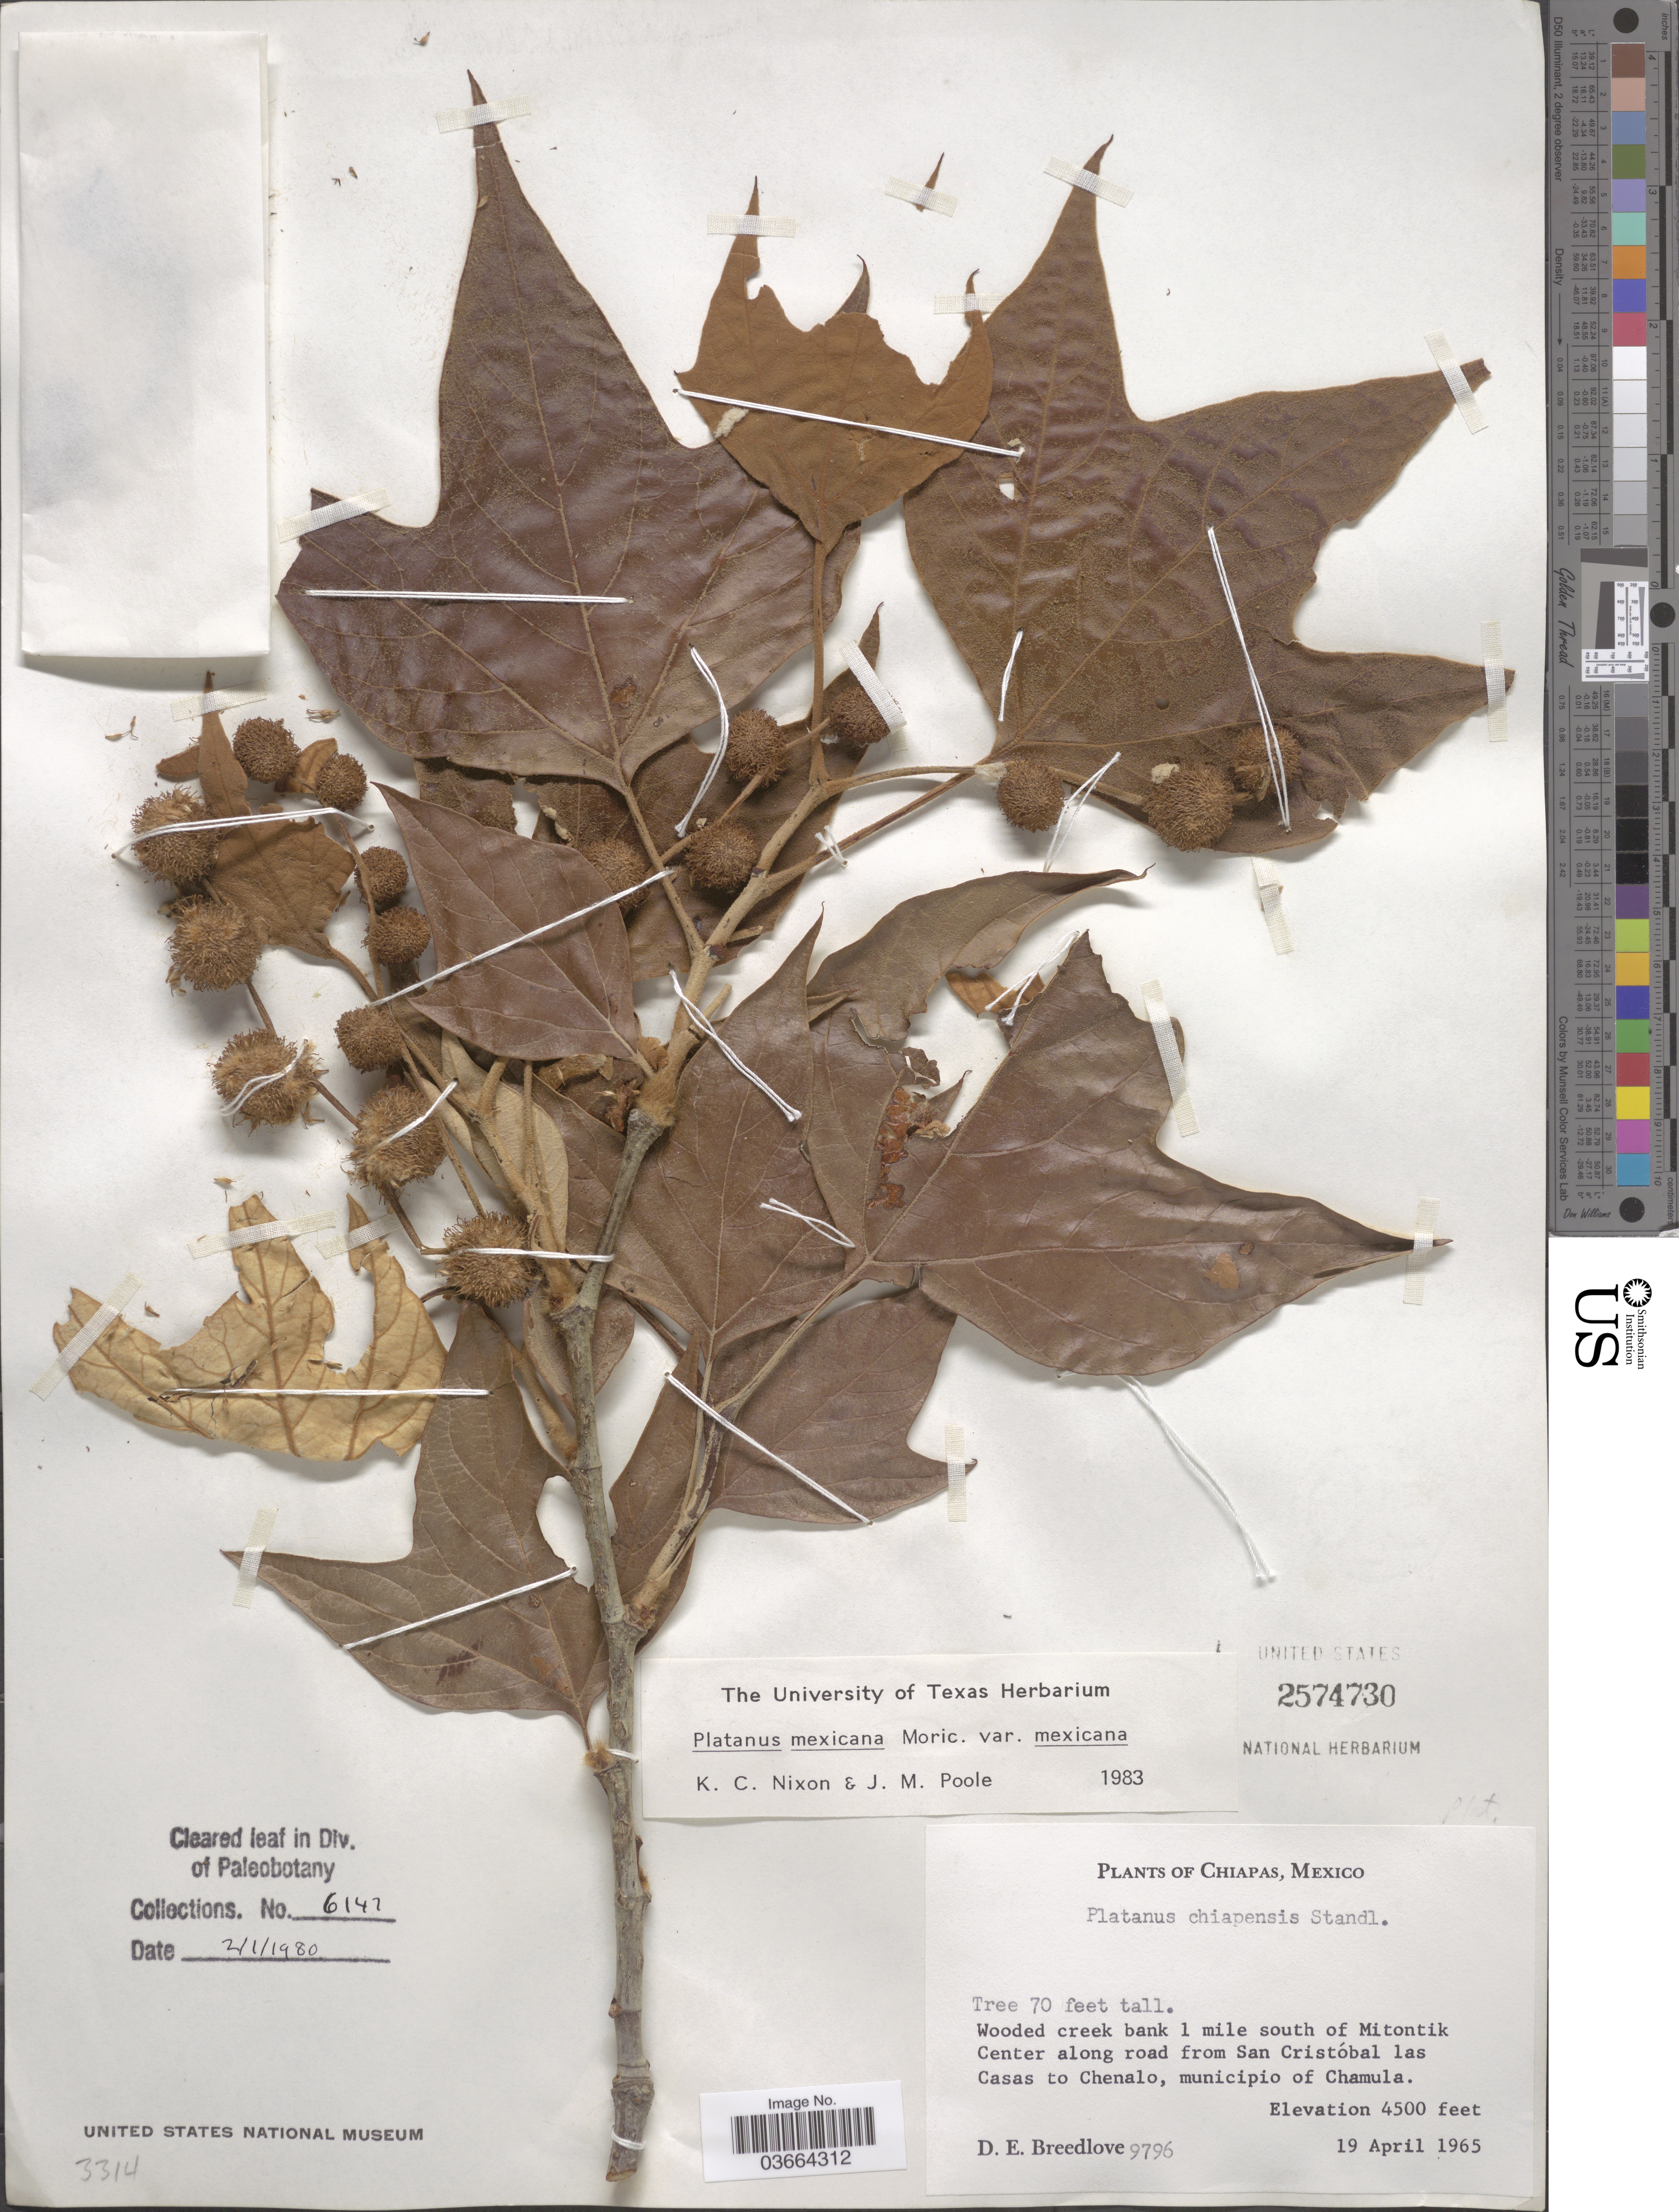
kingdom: Plantae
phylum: Tracheophyta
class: Magnoliopsida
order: Proteales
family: Platanaceae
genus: Platanus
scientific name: Platanus mexicana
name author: Moric.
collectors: D. E. Breedlove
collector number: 9796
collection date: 1965-04-19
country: Mexico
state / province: Chiapas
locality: Wooded creek bank 1 mile south of Mitontik Center along road from San Cristóbal las Casas to Chenalo, municipio of Chamula.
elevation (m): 1372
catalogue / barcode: US 2574730